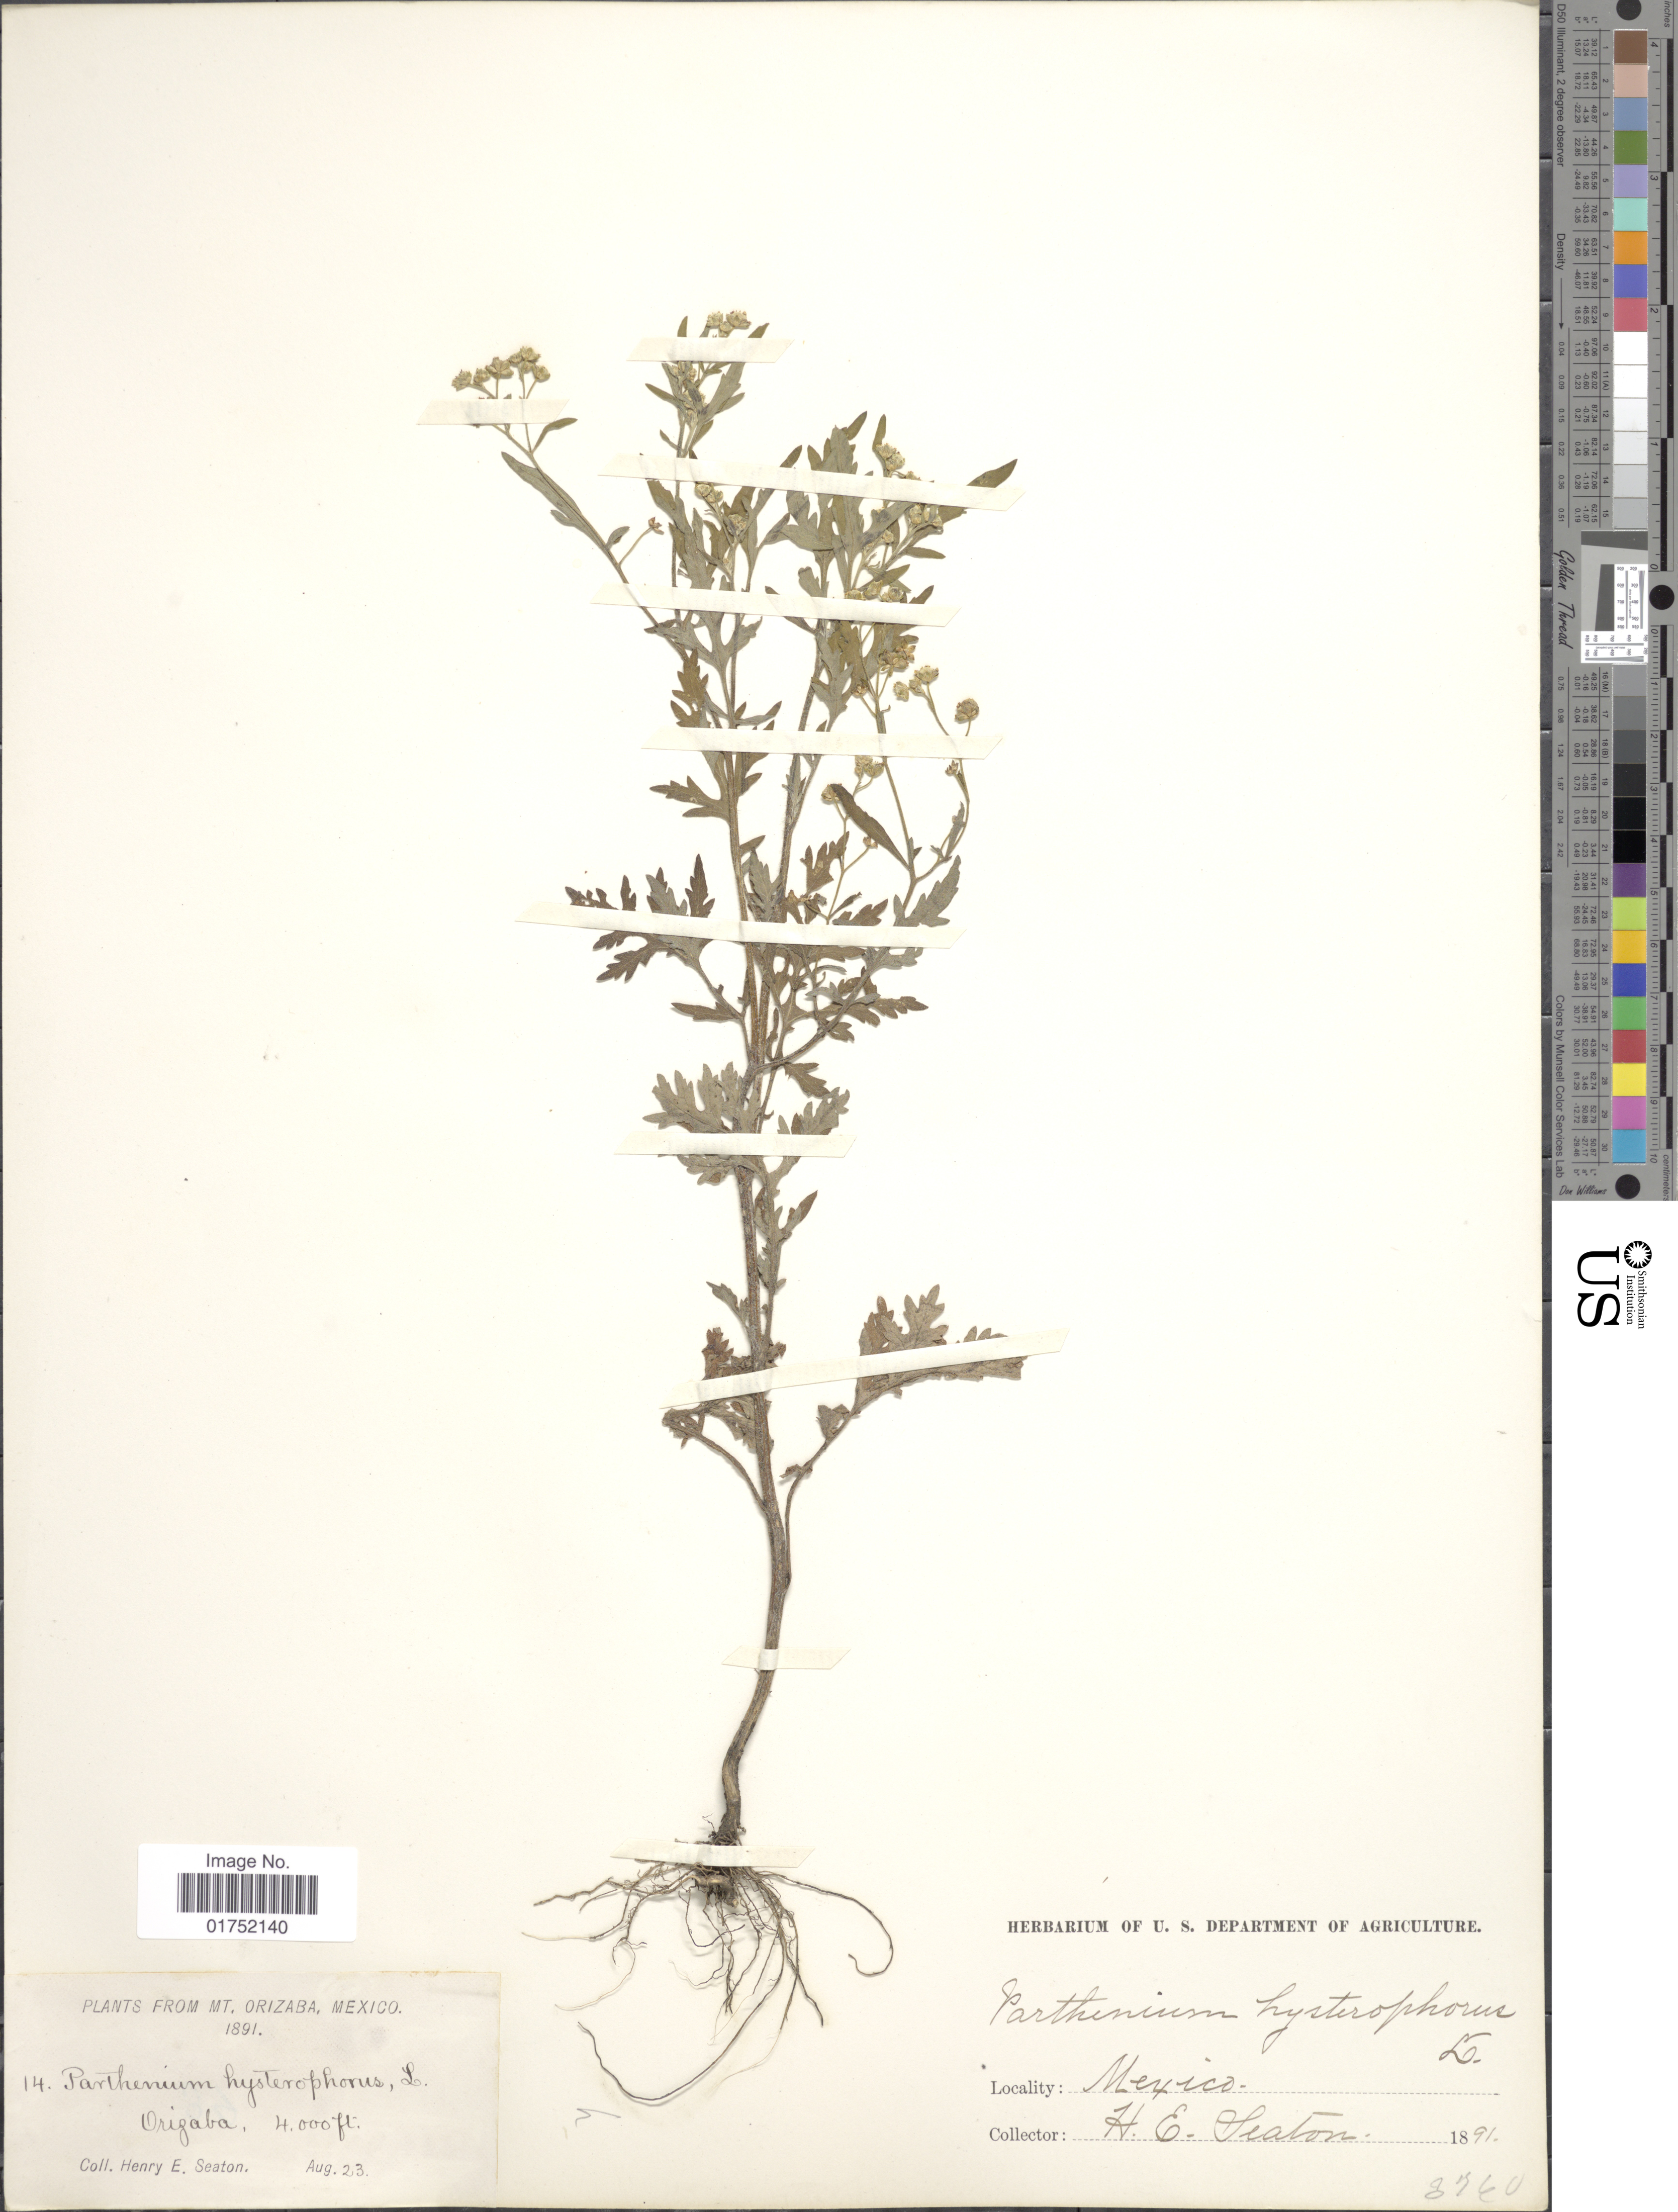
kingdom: Plantae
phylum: Tracheophyta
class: Magnoliopsida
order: Asterales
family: Asteraceae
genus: Parthenium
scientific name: Parthenium hysterophorus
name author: L.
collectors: H. E. Seaton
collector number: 14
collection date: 1891-08-23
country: Mexico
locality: Mt. Orizaba, Orizaba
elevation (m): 1219